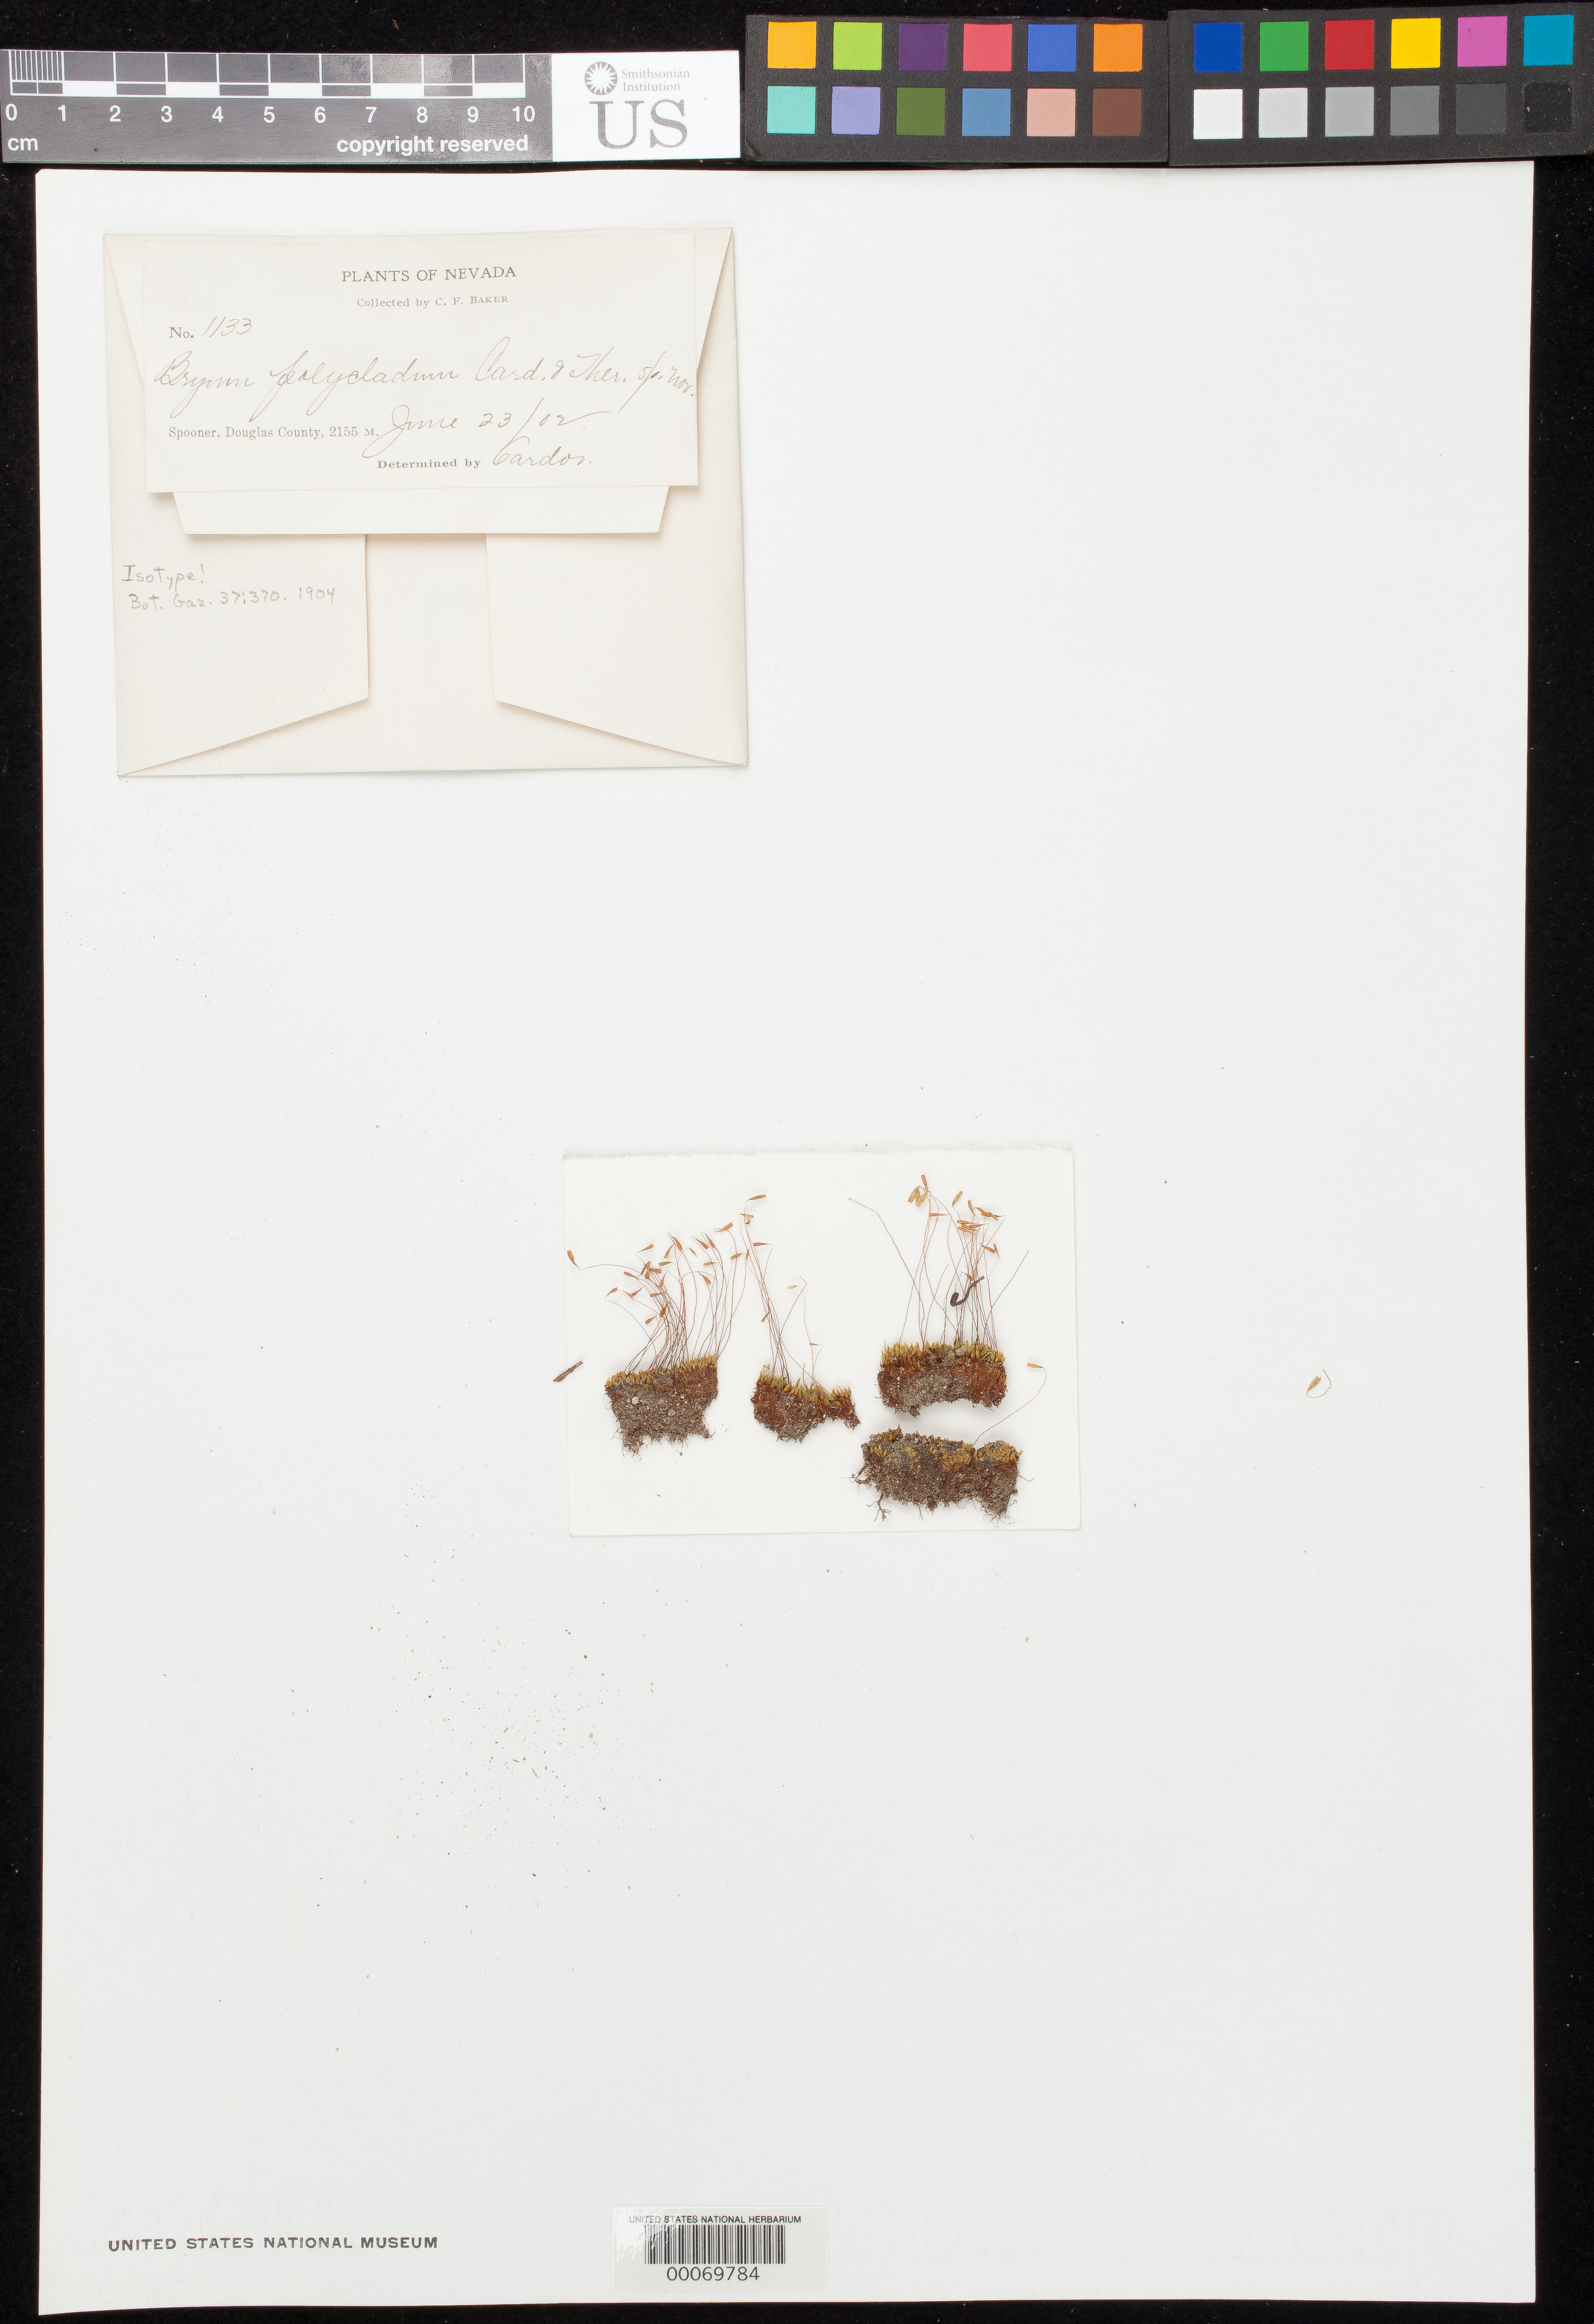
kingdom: Plantae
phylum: Bryophyta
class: Bryopsida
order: Bryales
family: Bryaceae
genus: Bryum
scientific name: Bryum polycladum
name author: Cardot & Thér.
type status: Type Collection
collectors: C. F. Baker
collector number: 1133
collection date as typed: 23 Jun 1902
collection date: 1902-06-23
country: United States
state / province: Nevada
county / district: Douglas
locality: Spooner.